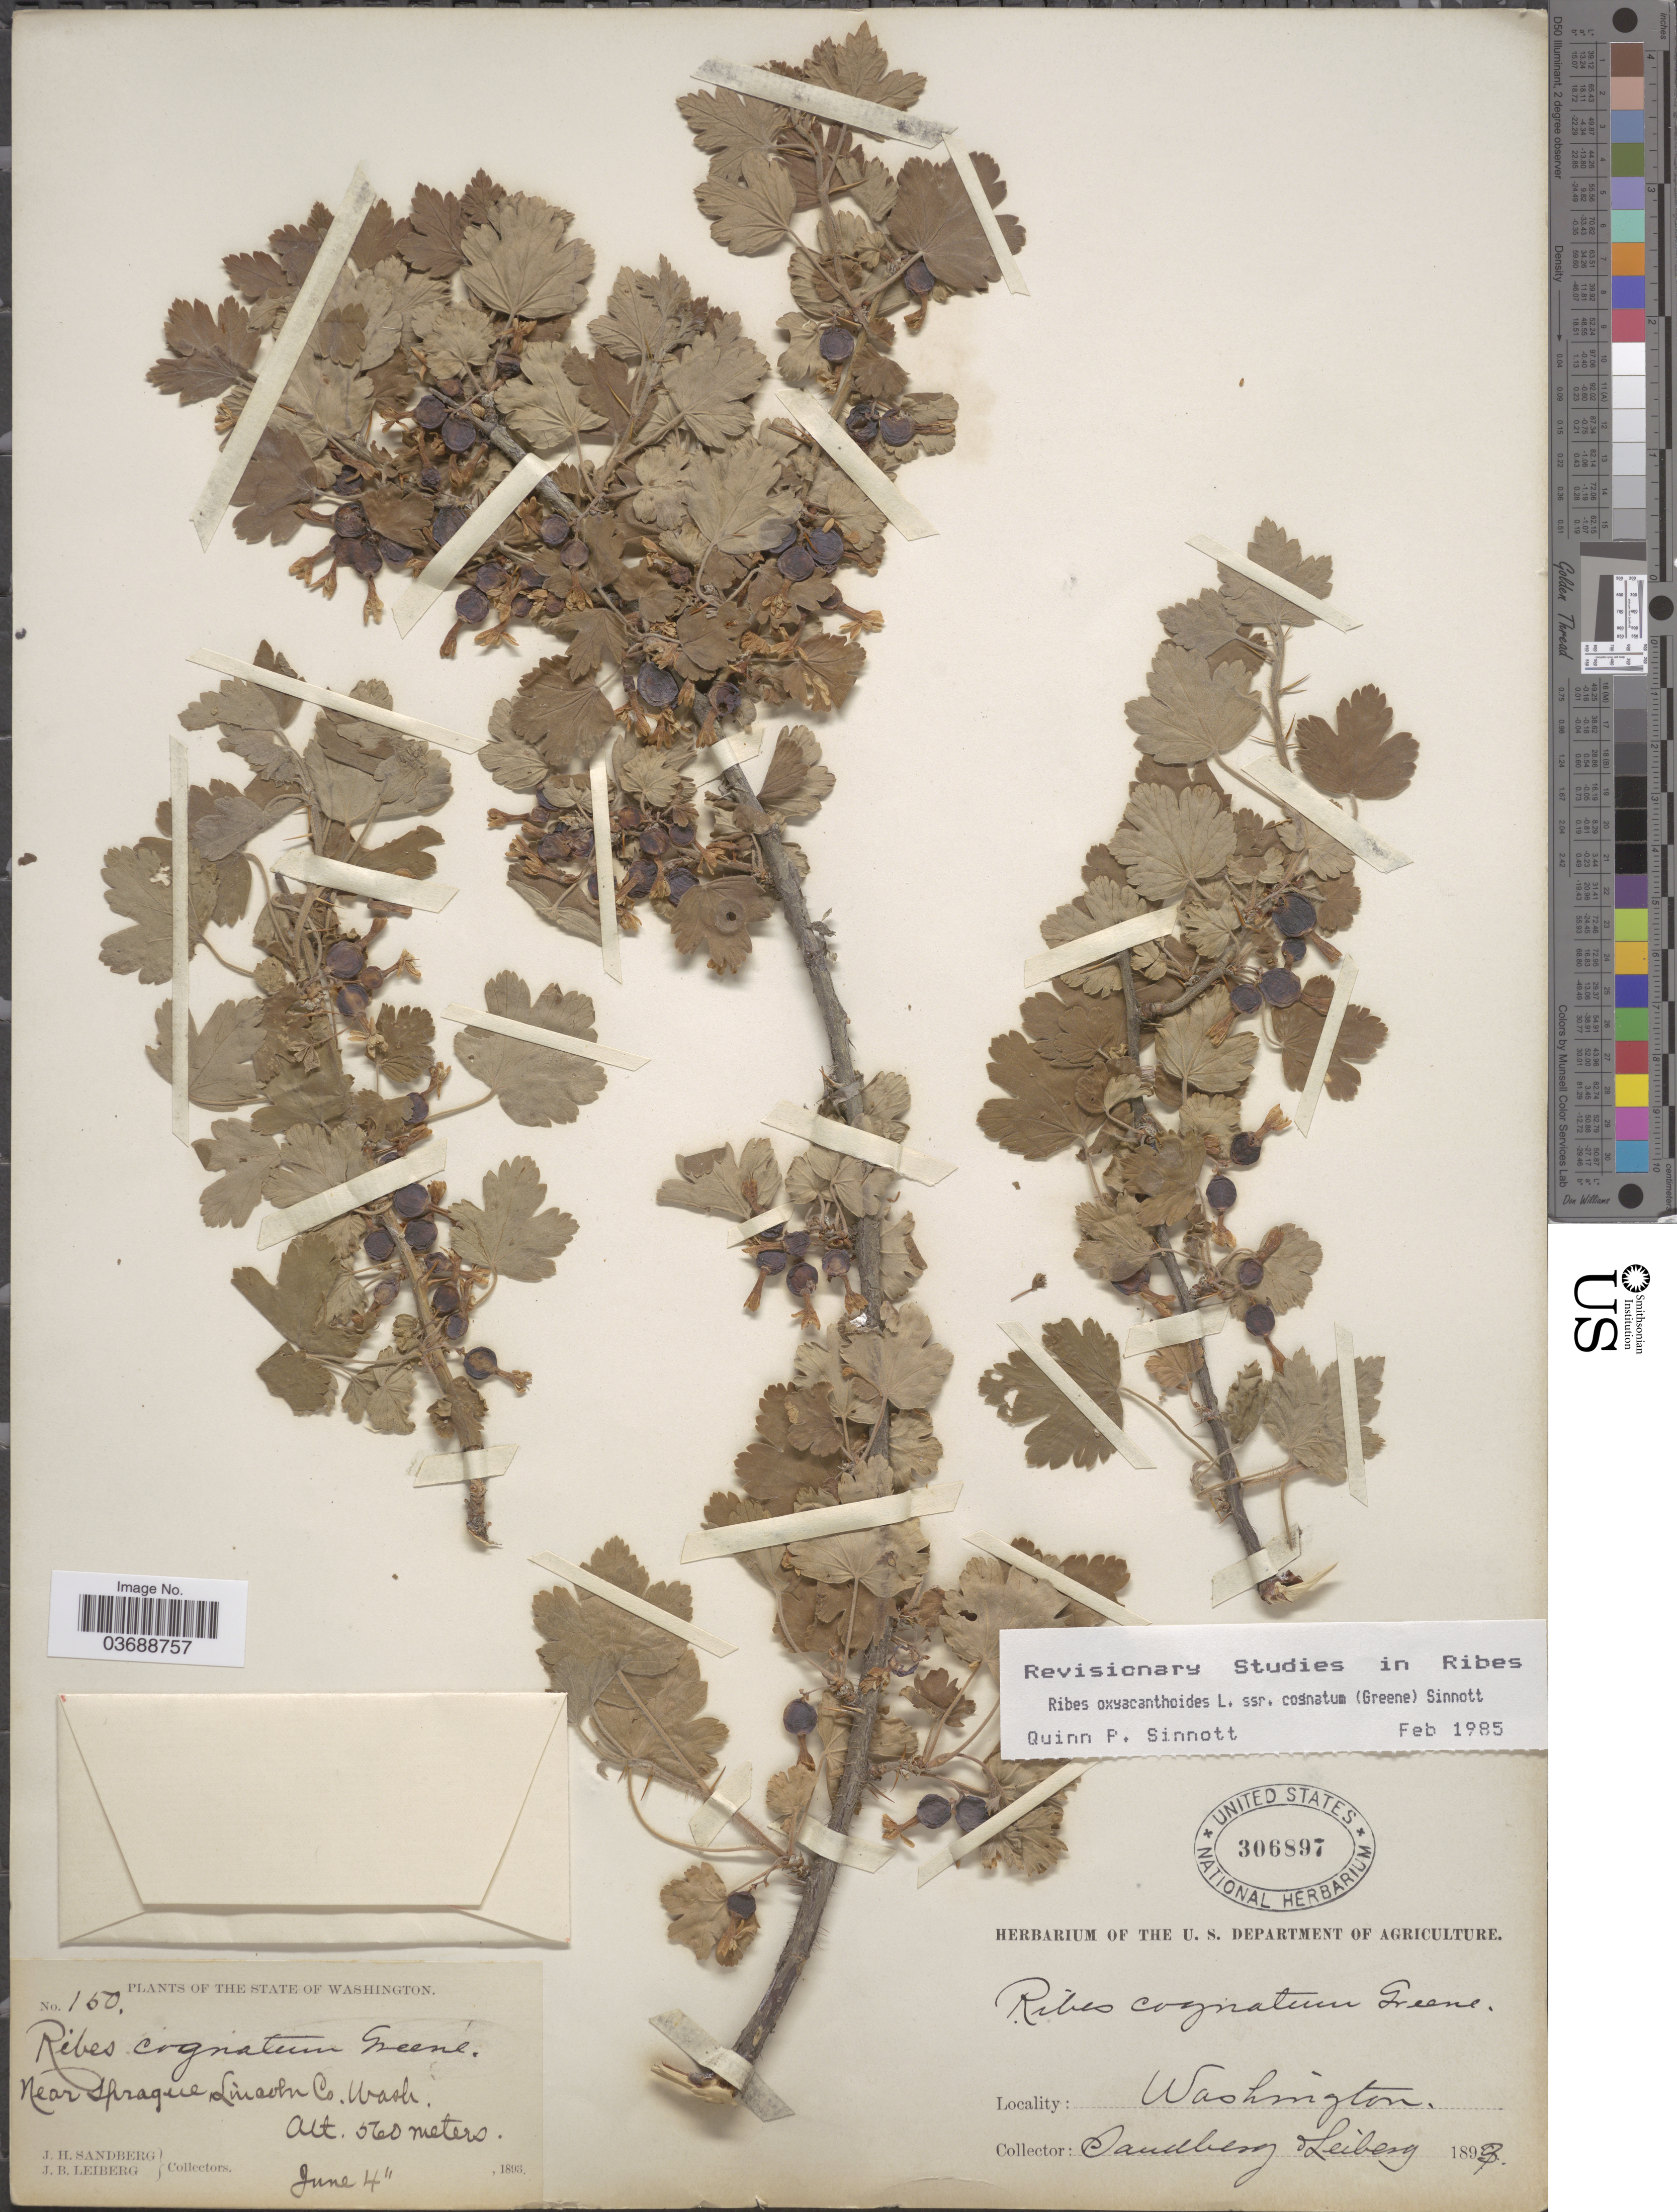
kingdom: Plantae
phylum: Tracheophyta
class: Magnoliopsida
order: Saxifragales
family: Grossulariaceae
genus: Ribes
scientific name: Ribes oxyacanthoides var. cognatum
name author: (Greene) Morin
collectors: J. H. Sandberg & J. B. Leiberg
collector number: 150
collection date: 1893-06-04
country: United States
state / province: Washington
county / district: Lincoln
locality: Near Sprague, Lincoln Co.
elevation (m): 560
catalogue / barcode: US 306897